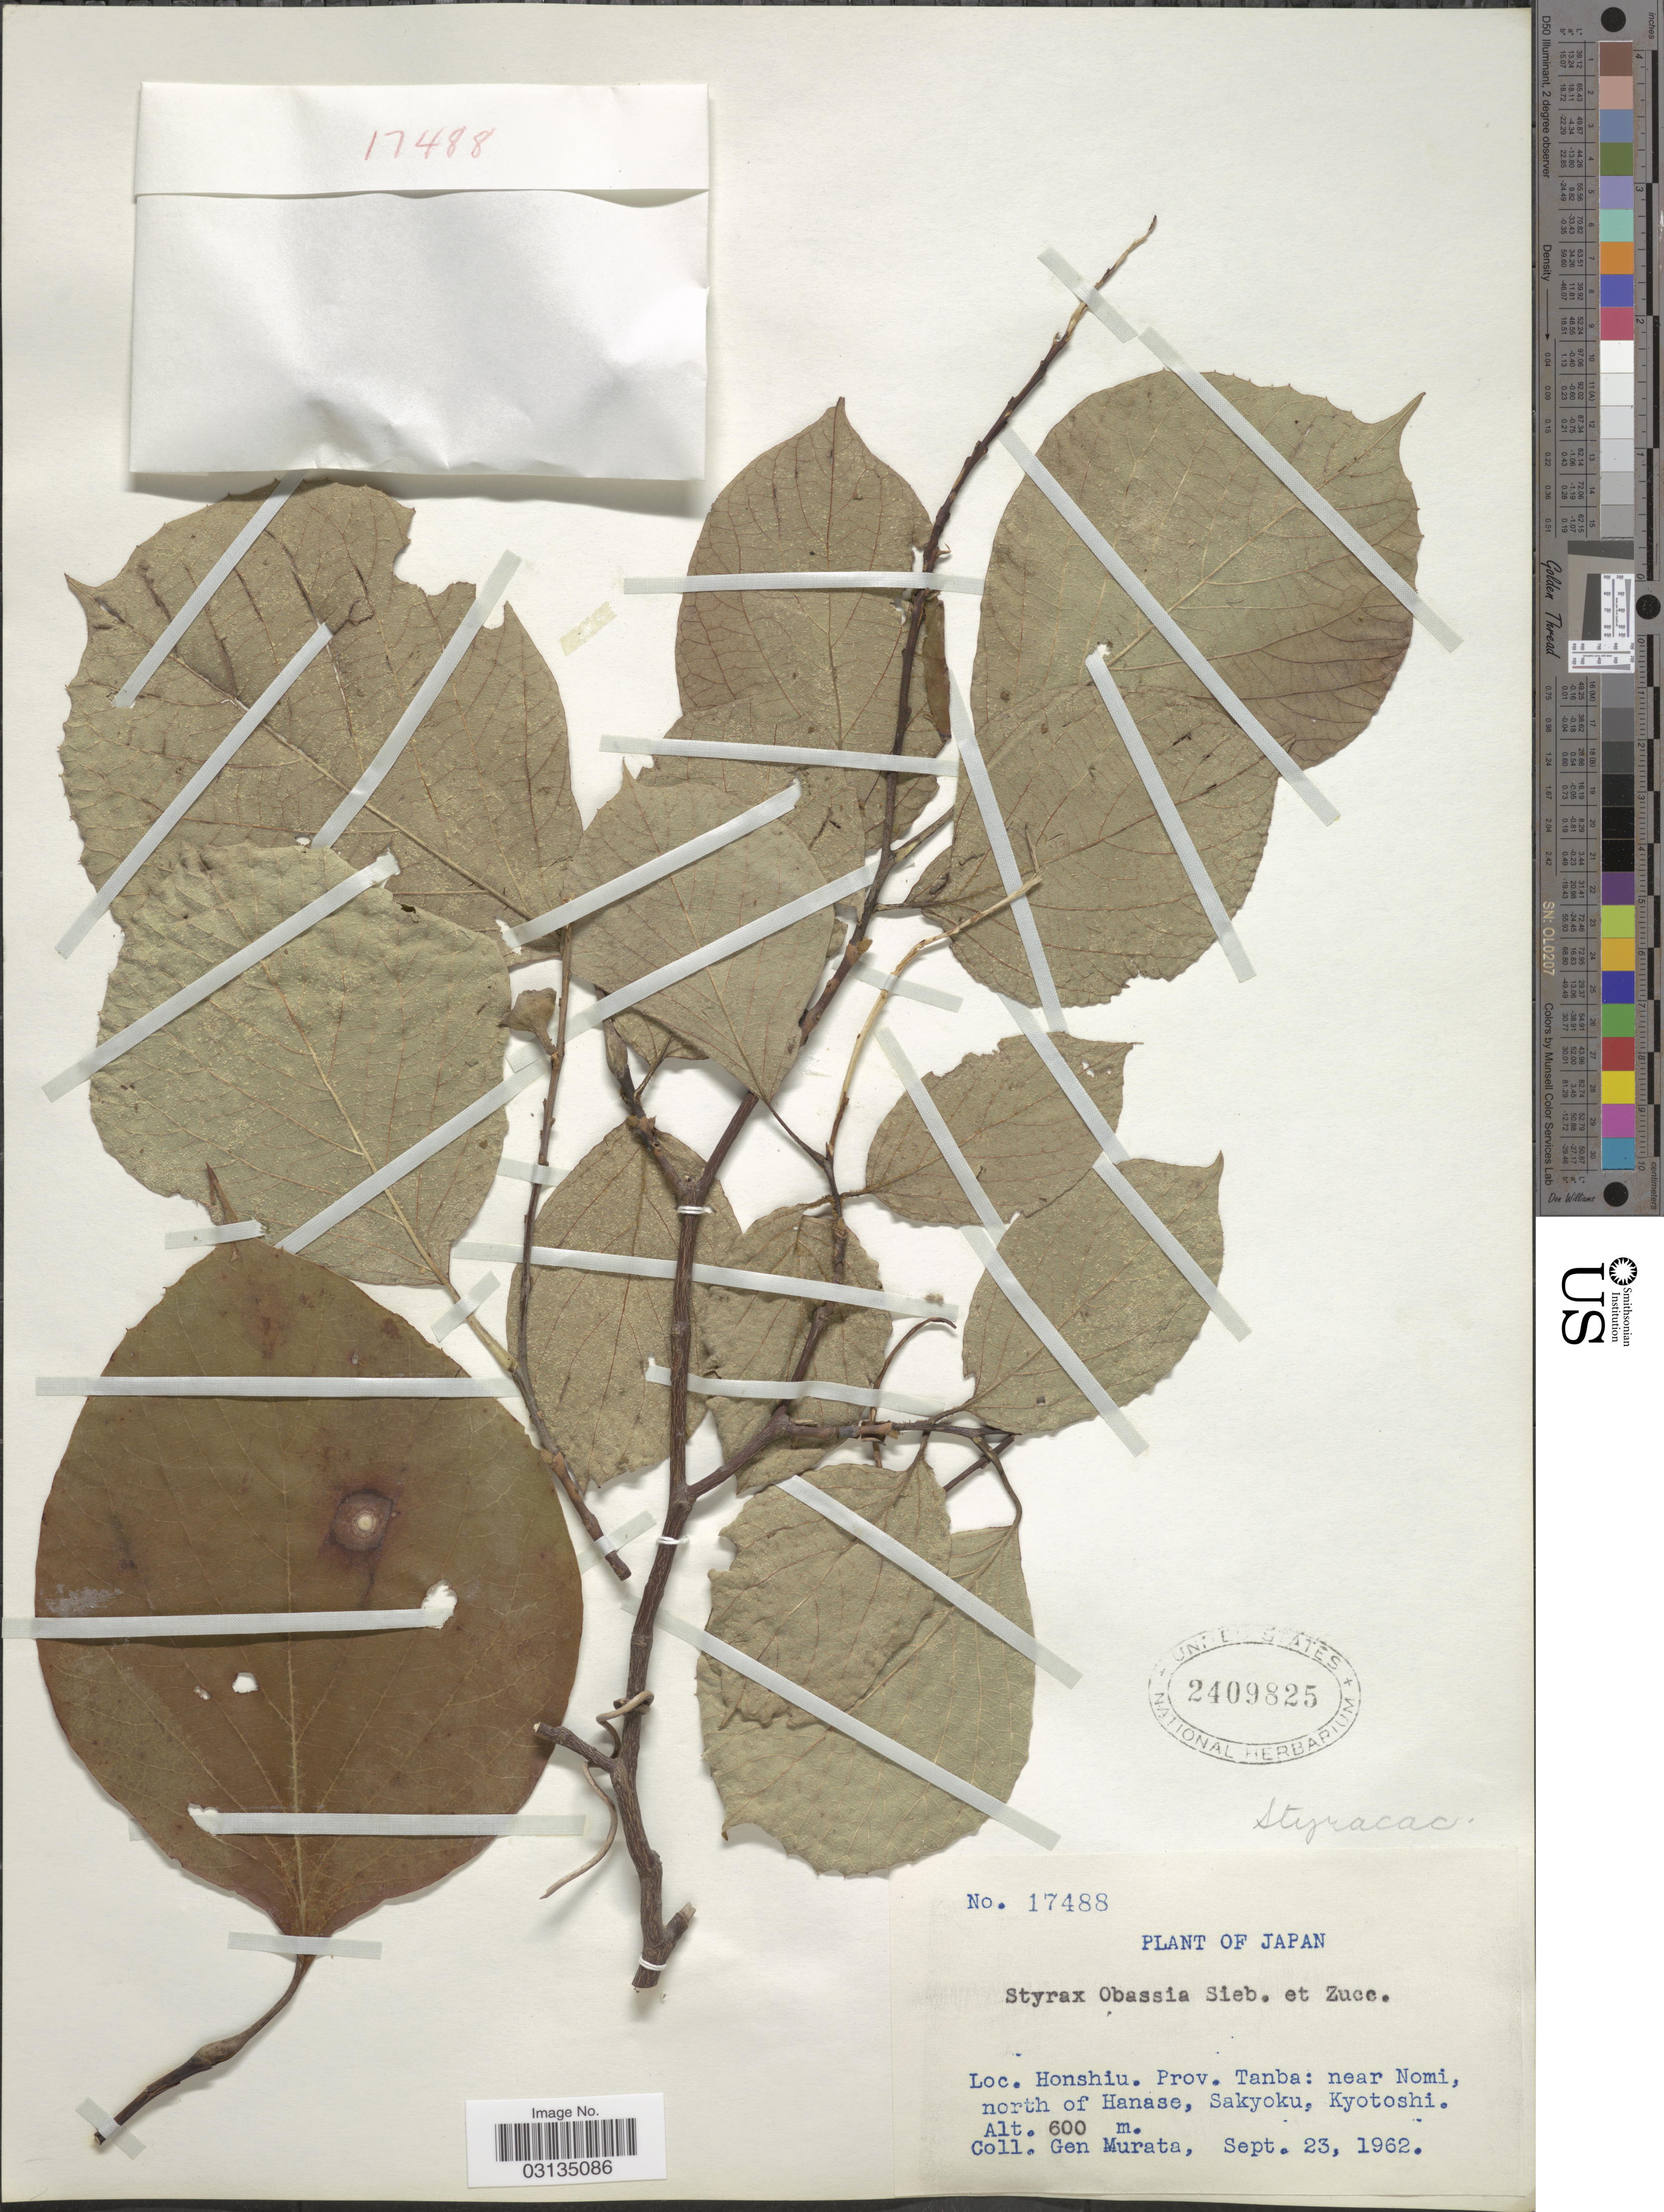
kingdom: Plantae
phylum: Tracheophyta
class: Magnoliopsida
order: Ericales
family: Styracaceae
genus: Styrax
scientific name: Styrax obassia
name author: Siebold & Zucc.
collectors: G. Murata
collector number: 17488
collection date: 1962-09-23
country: Japan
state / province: Kyoto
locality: Honshiu, Prov. Tanba: near Nomi, north of Hanase, Sakyoku, Kyotoshi.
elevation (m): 600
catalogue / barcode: US 2409825